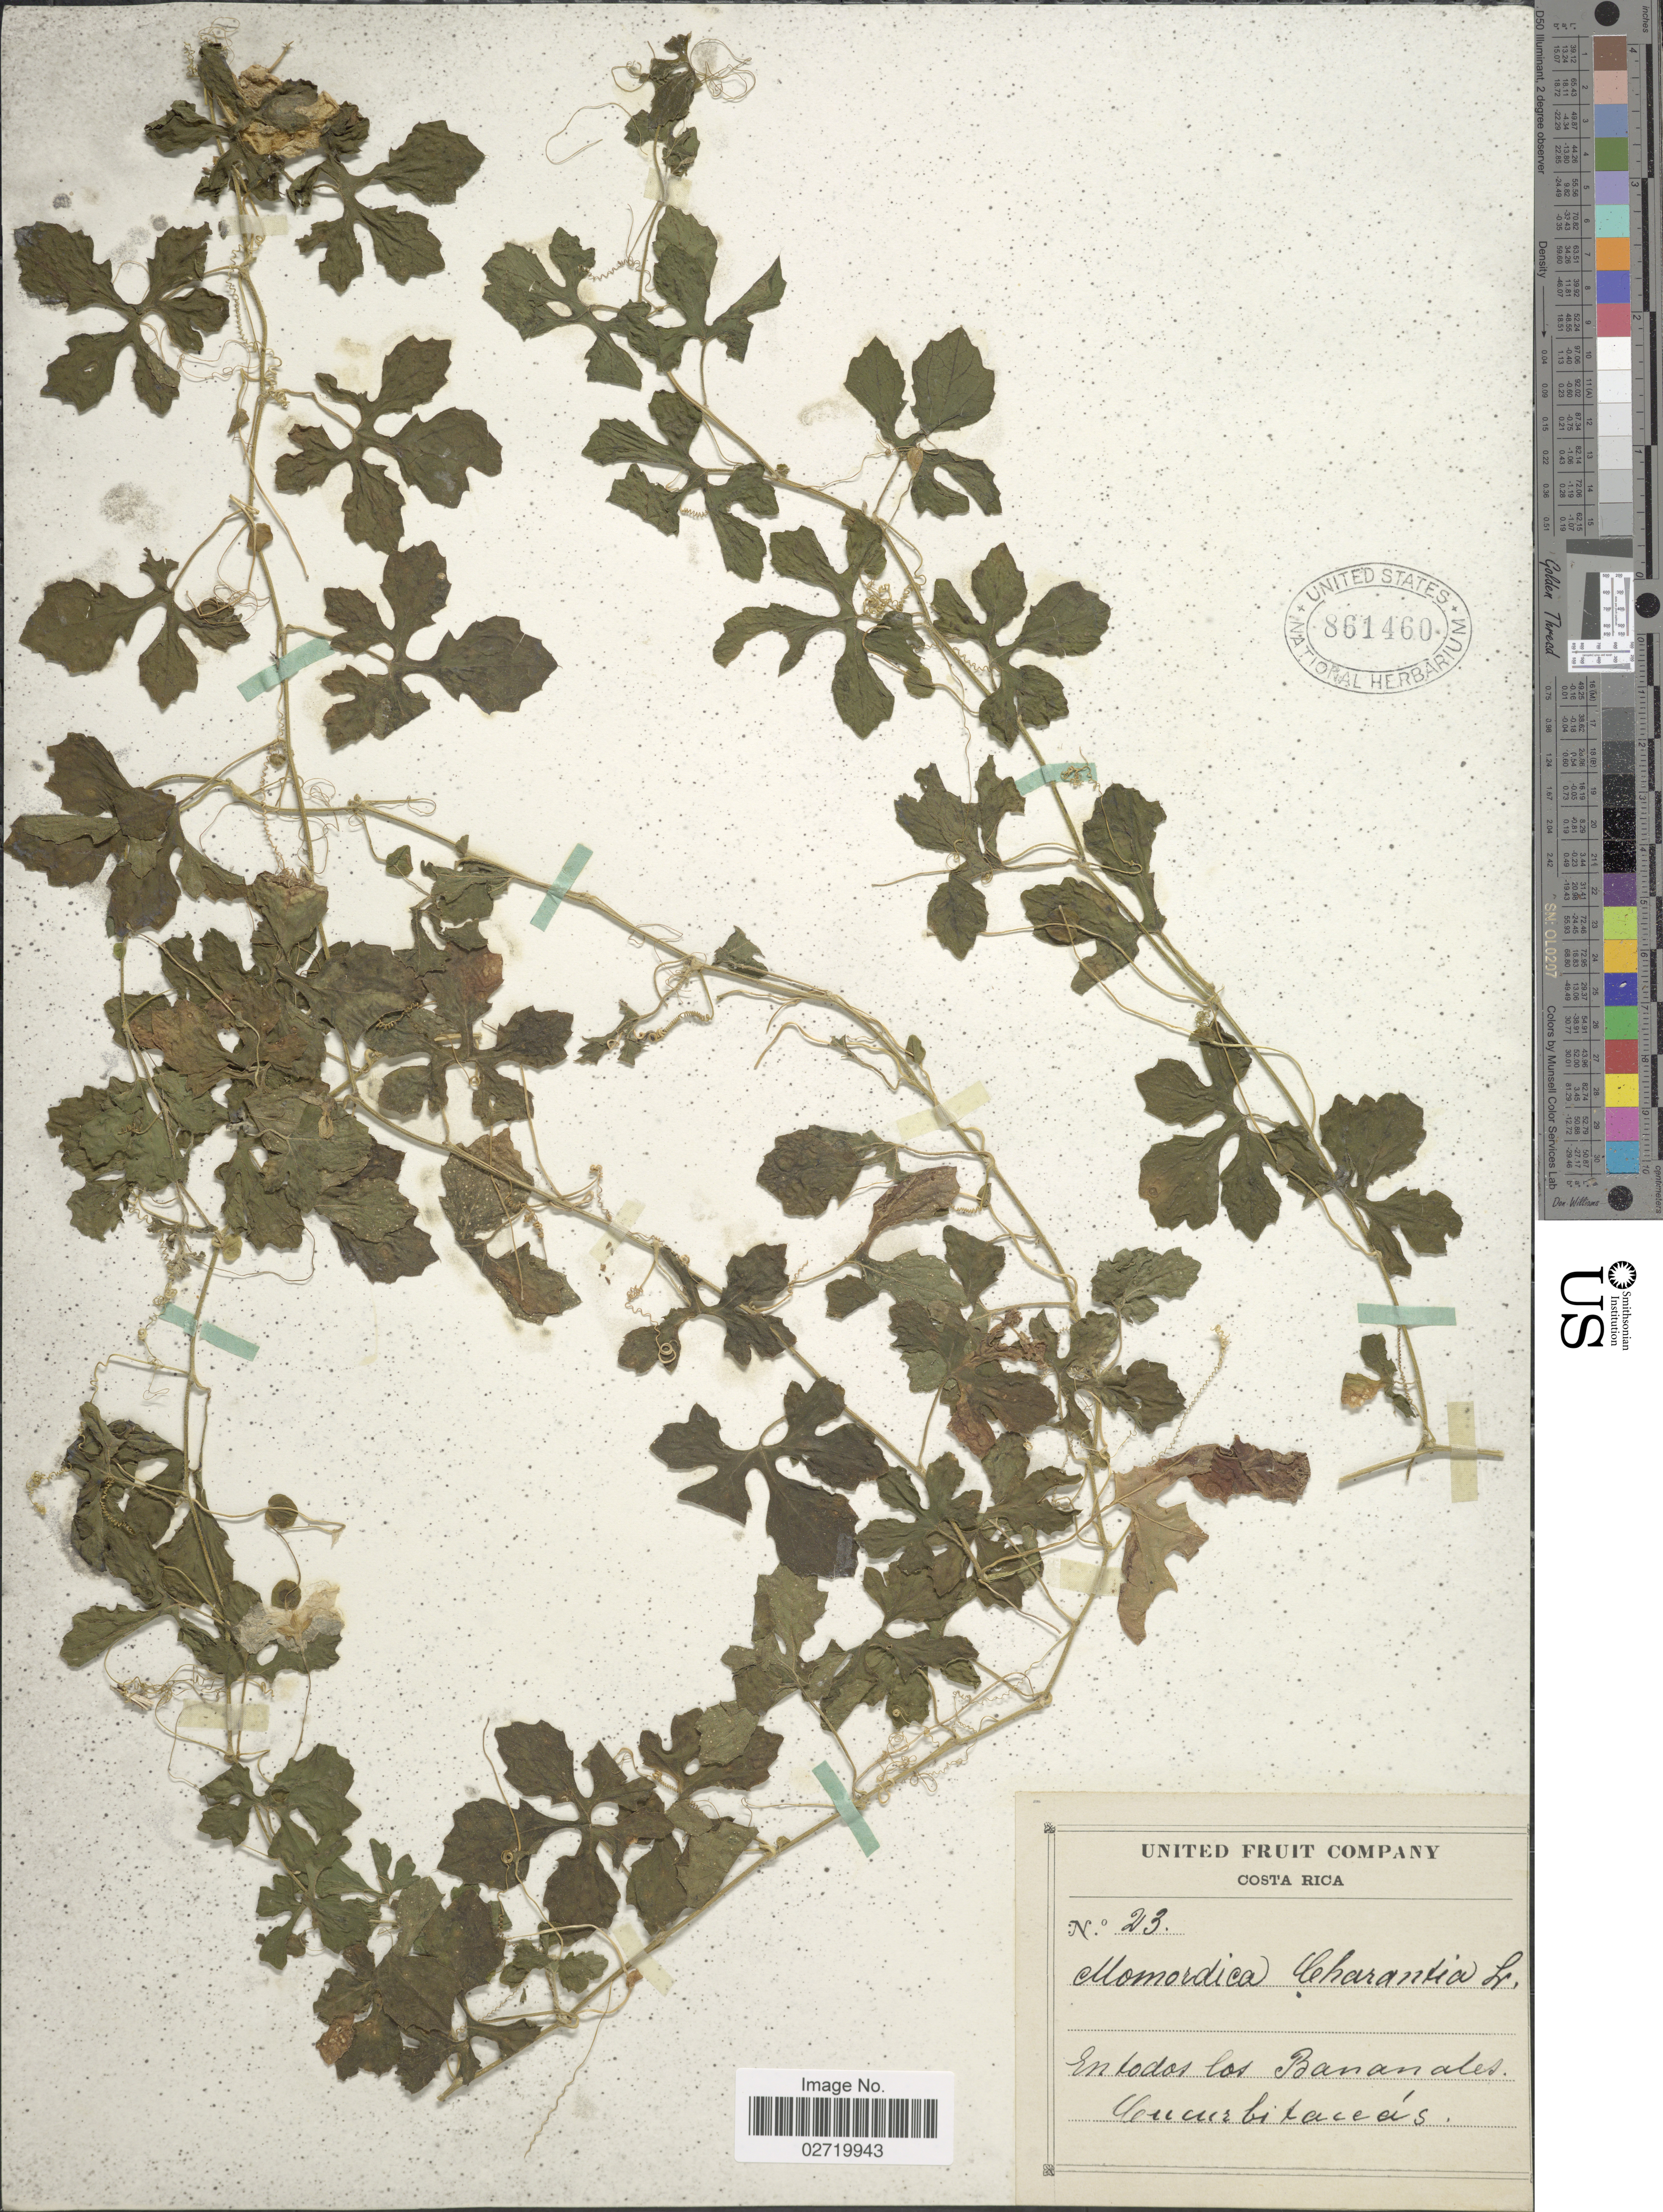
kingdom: Plantae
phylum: Tracheophyta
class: Magnoliopsida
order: Cucurbitales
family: Cucurbitaceae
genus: Momordica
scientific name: Momordica charantia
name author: L.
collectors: United Fruit Company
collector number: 23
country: Costa Rica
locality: En todos los Bananales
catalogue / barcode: US 861460